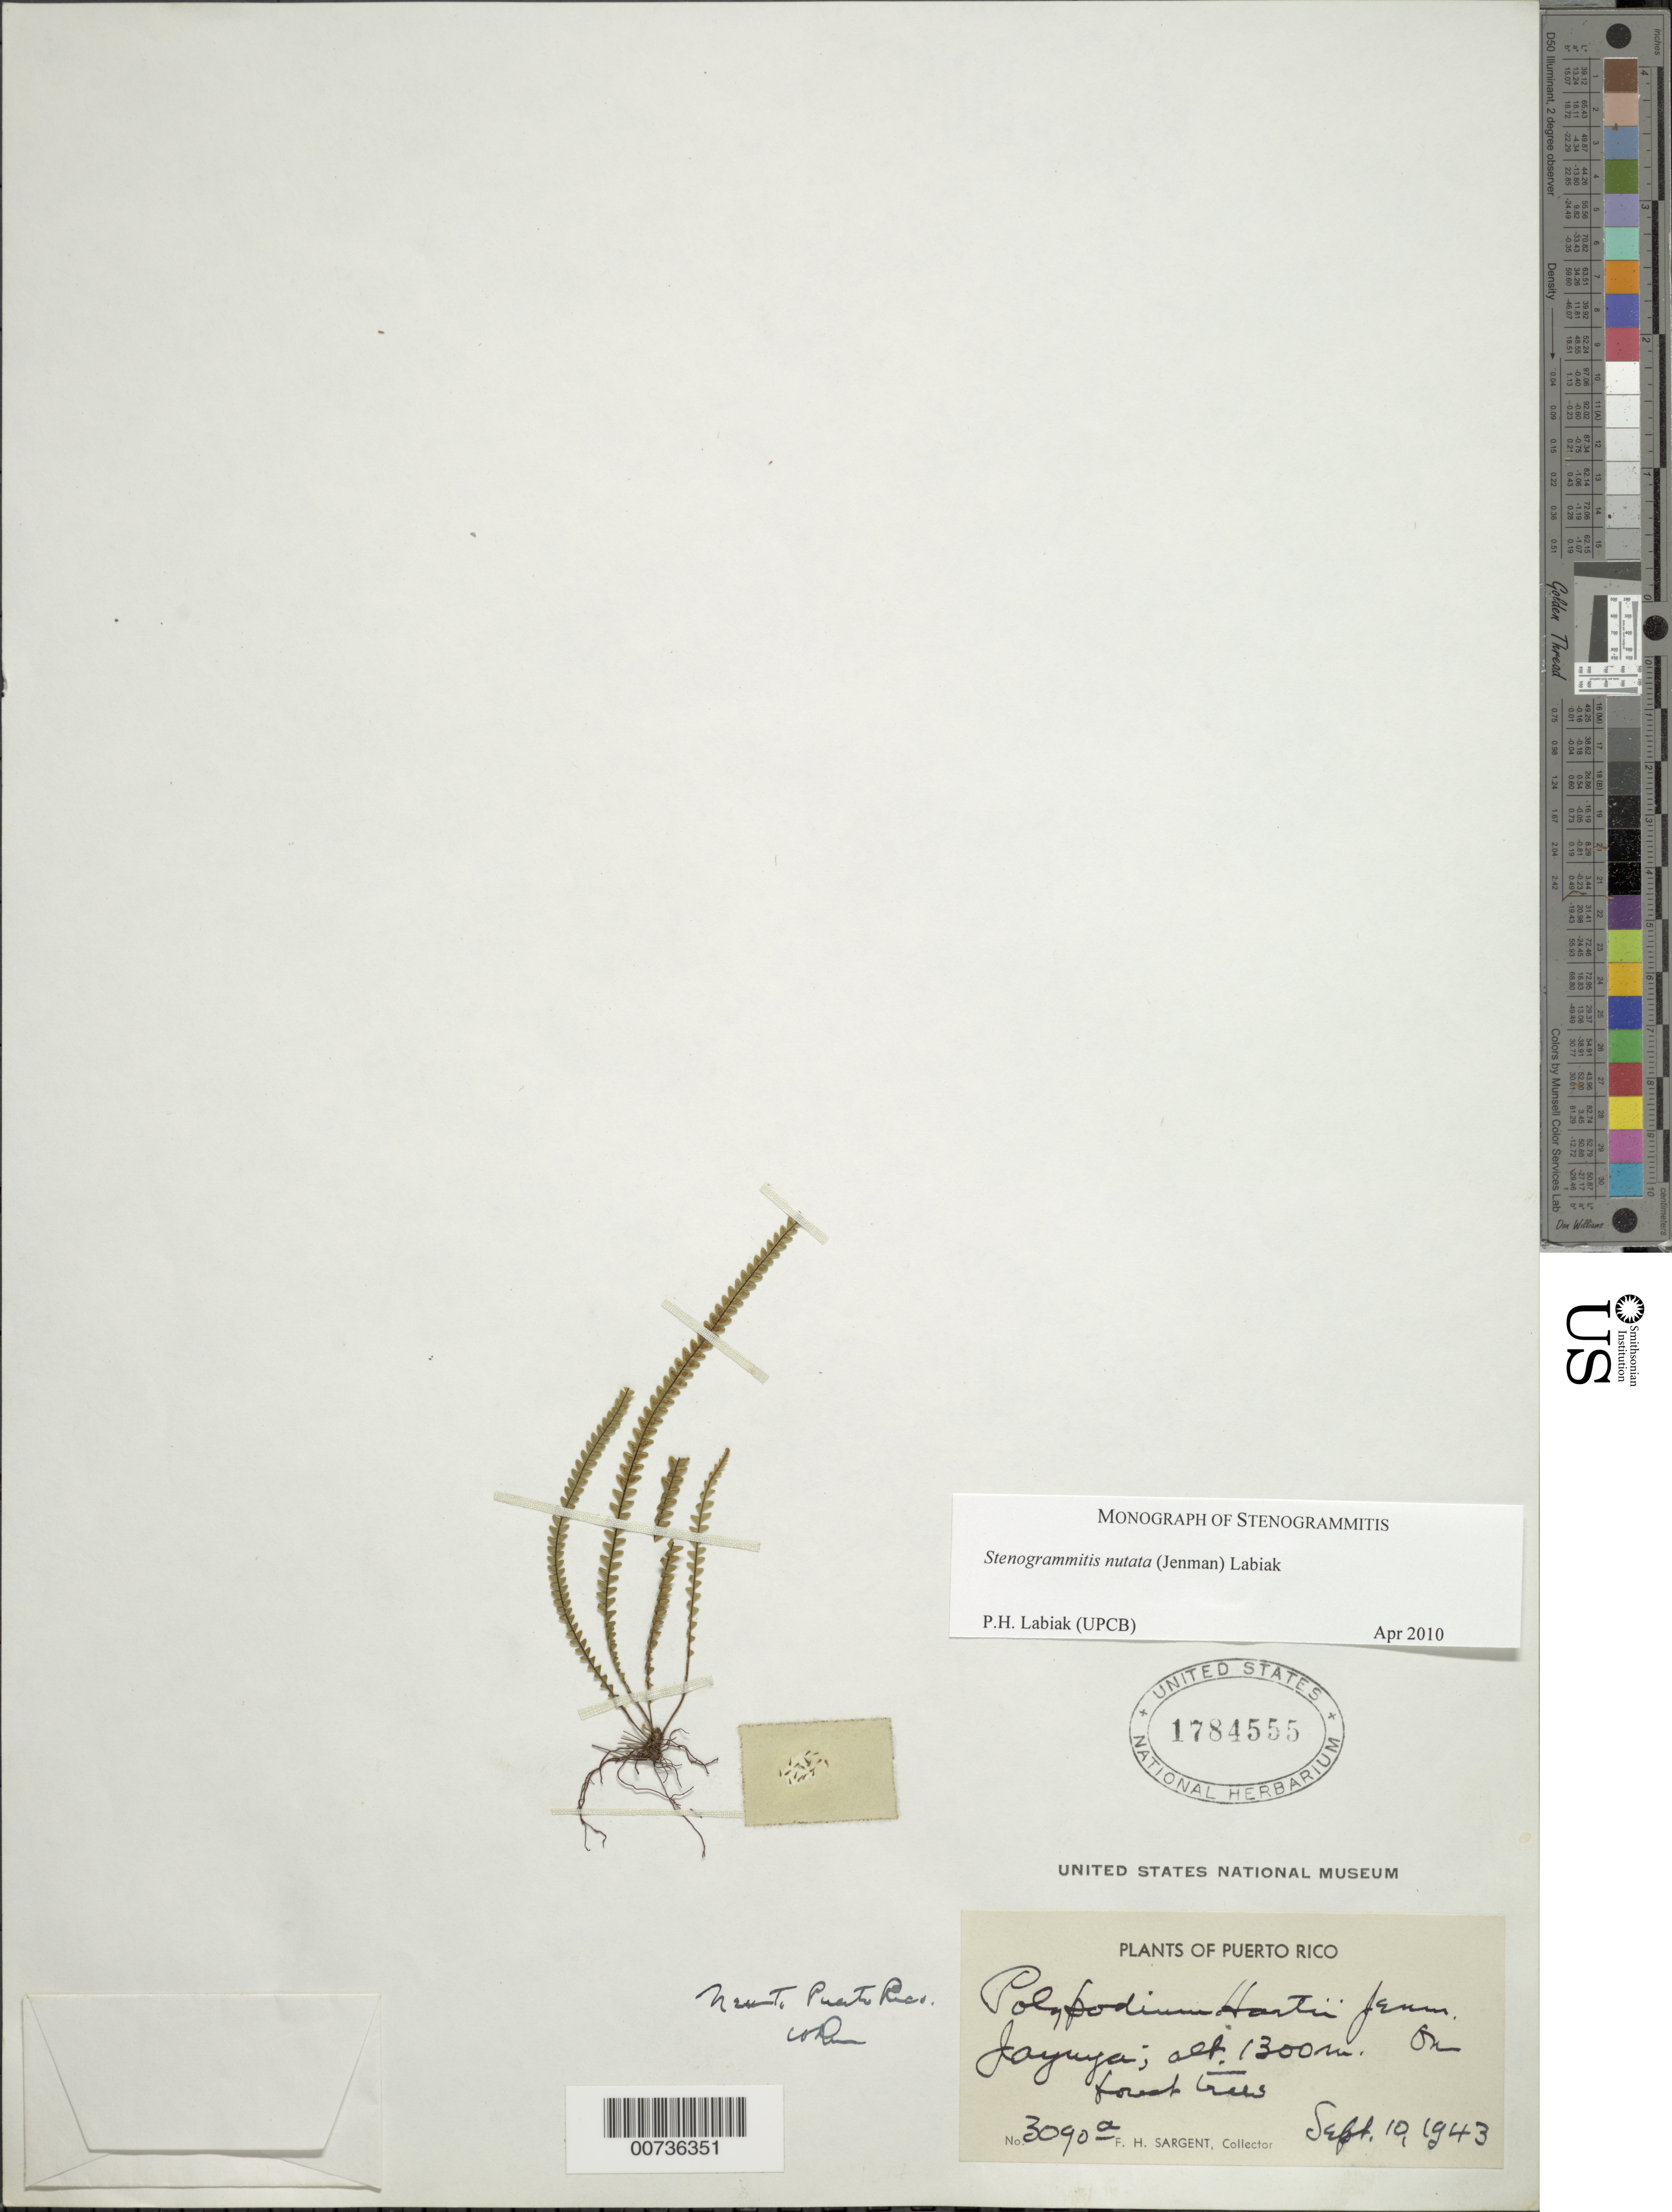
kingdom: Plantae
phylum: Tracheophyta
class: Polypodiopsida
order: Polypodiales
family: Polypodiaceae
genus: Stenogrammitis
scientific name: Stenogrammitis nutata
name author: (Jenman) Labiak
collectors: F. H. Sargent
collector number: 3090a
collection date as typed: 10 Sep 1943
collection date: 1943-09-10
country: Puerto Rico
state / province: Jayuya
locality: Jayuya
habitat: On forest trees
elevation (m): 1300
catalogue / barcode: US 1784555